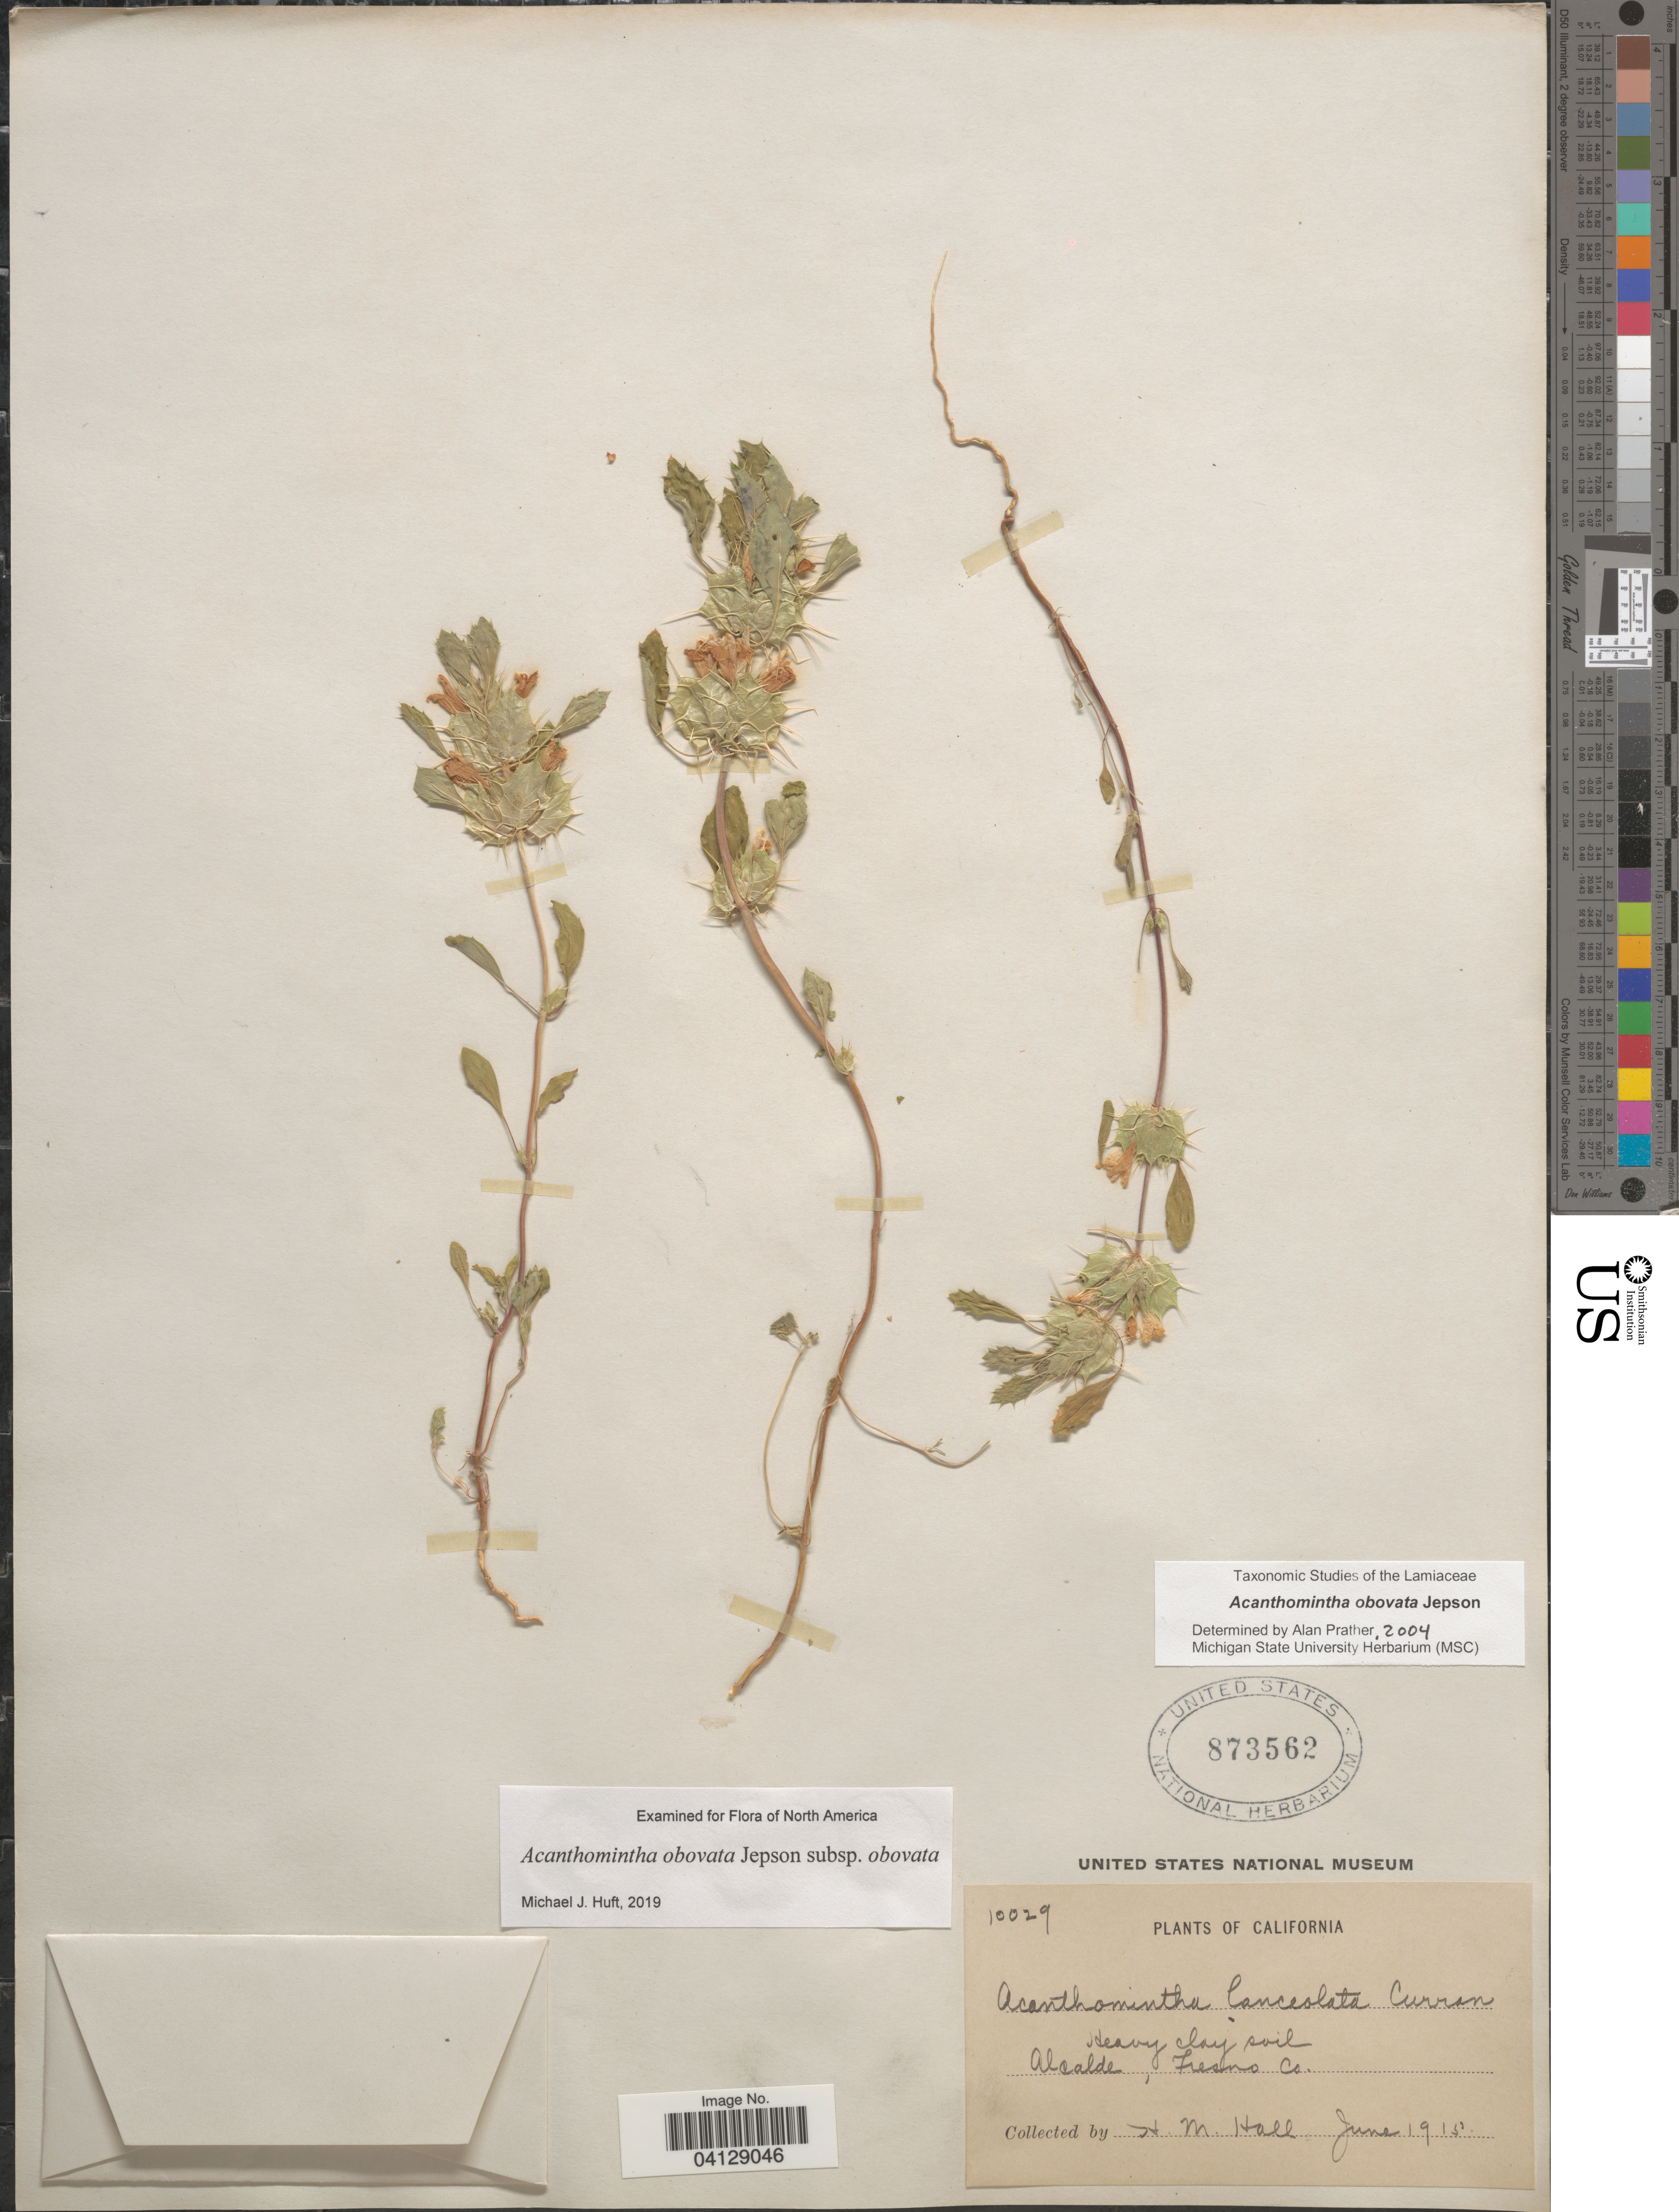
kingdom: Plantae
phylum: Tracheophyta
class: Magnoliopsida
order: Lamiales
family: Lamiaceae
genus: Acanthomintha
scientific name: Acanthomintha obovata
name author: Jeps.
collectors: H. M. Hall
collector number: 10029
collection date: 1915-06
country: United States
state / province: California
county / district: Fresno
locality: Alcalde, Fresno Co.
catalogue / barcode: US 873562